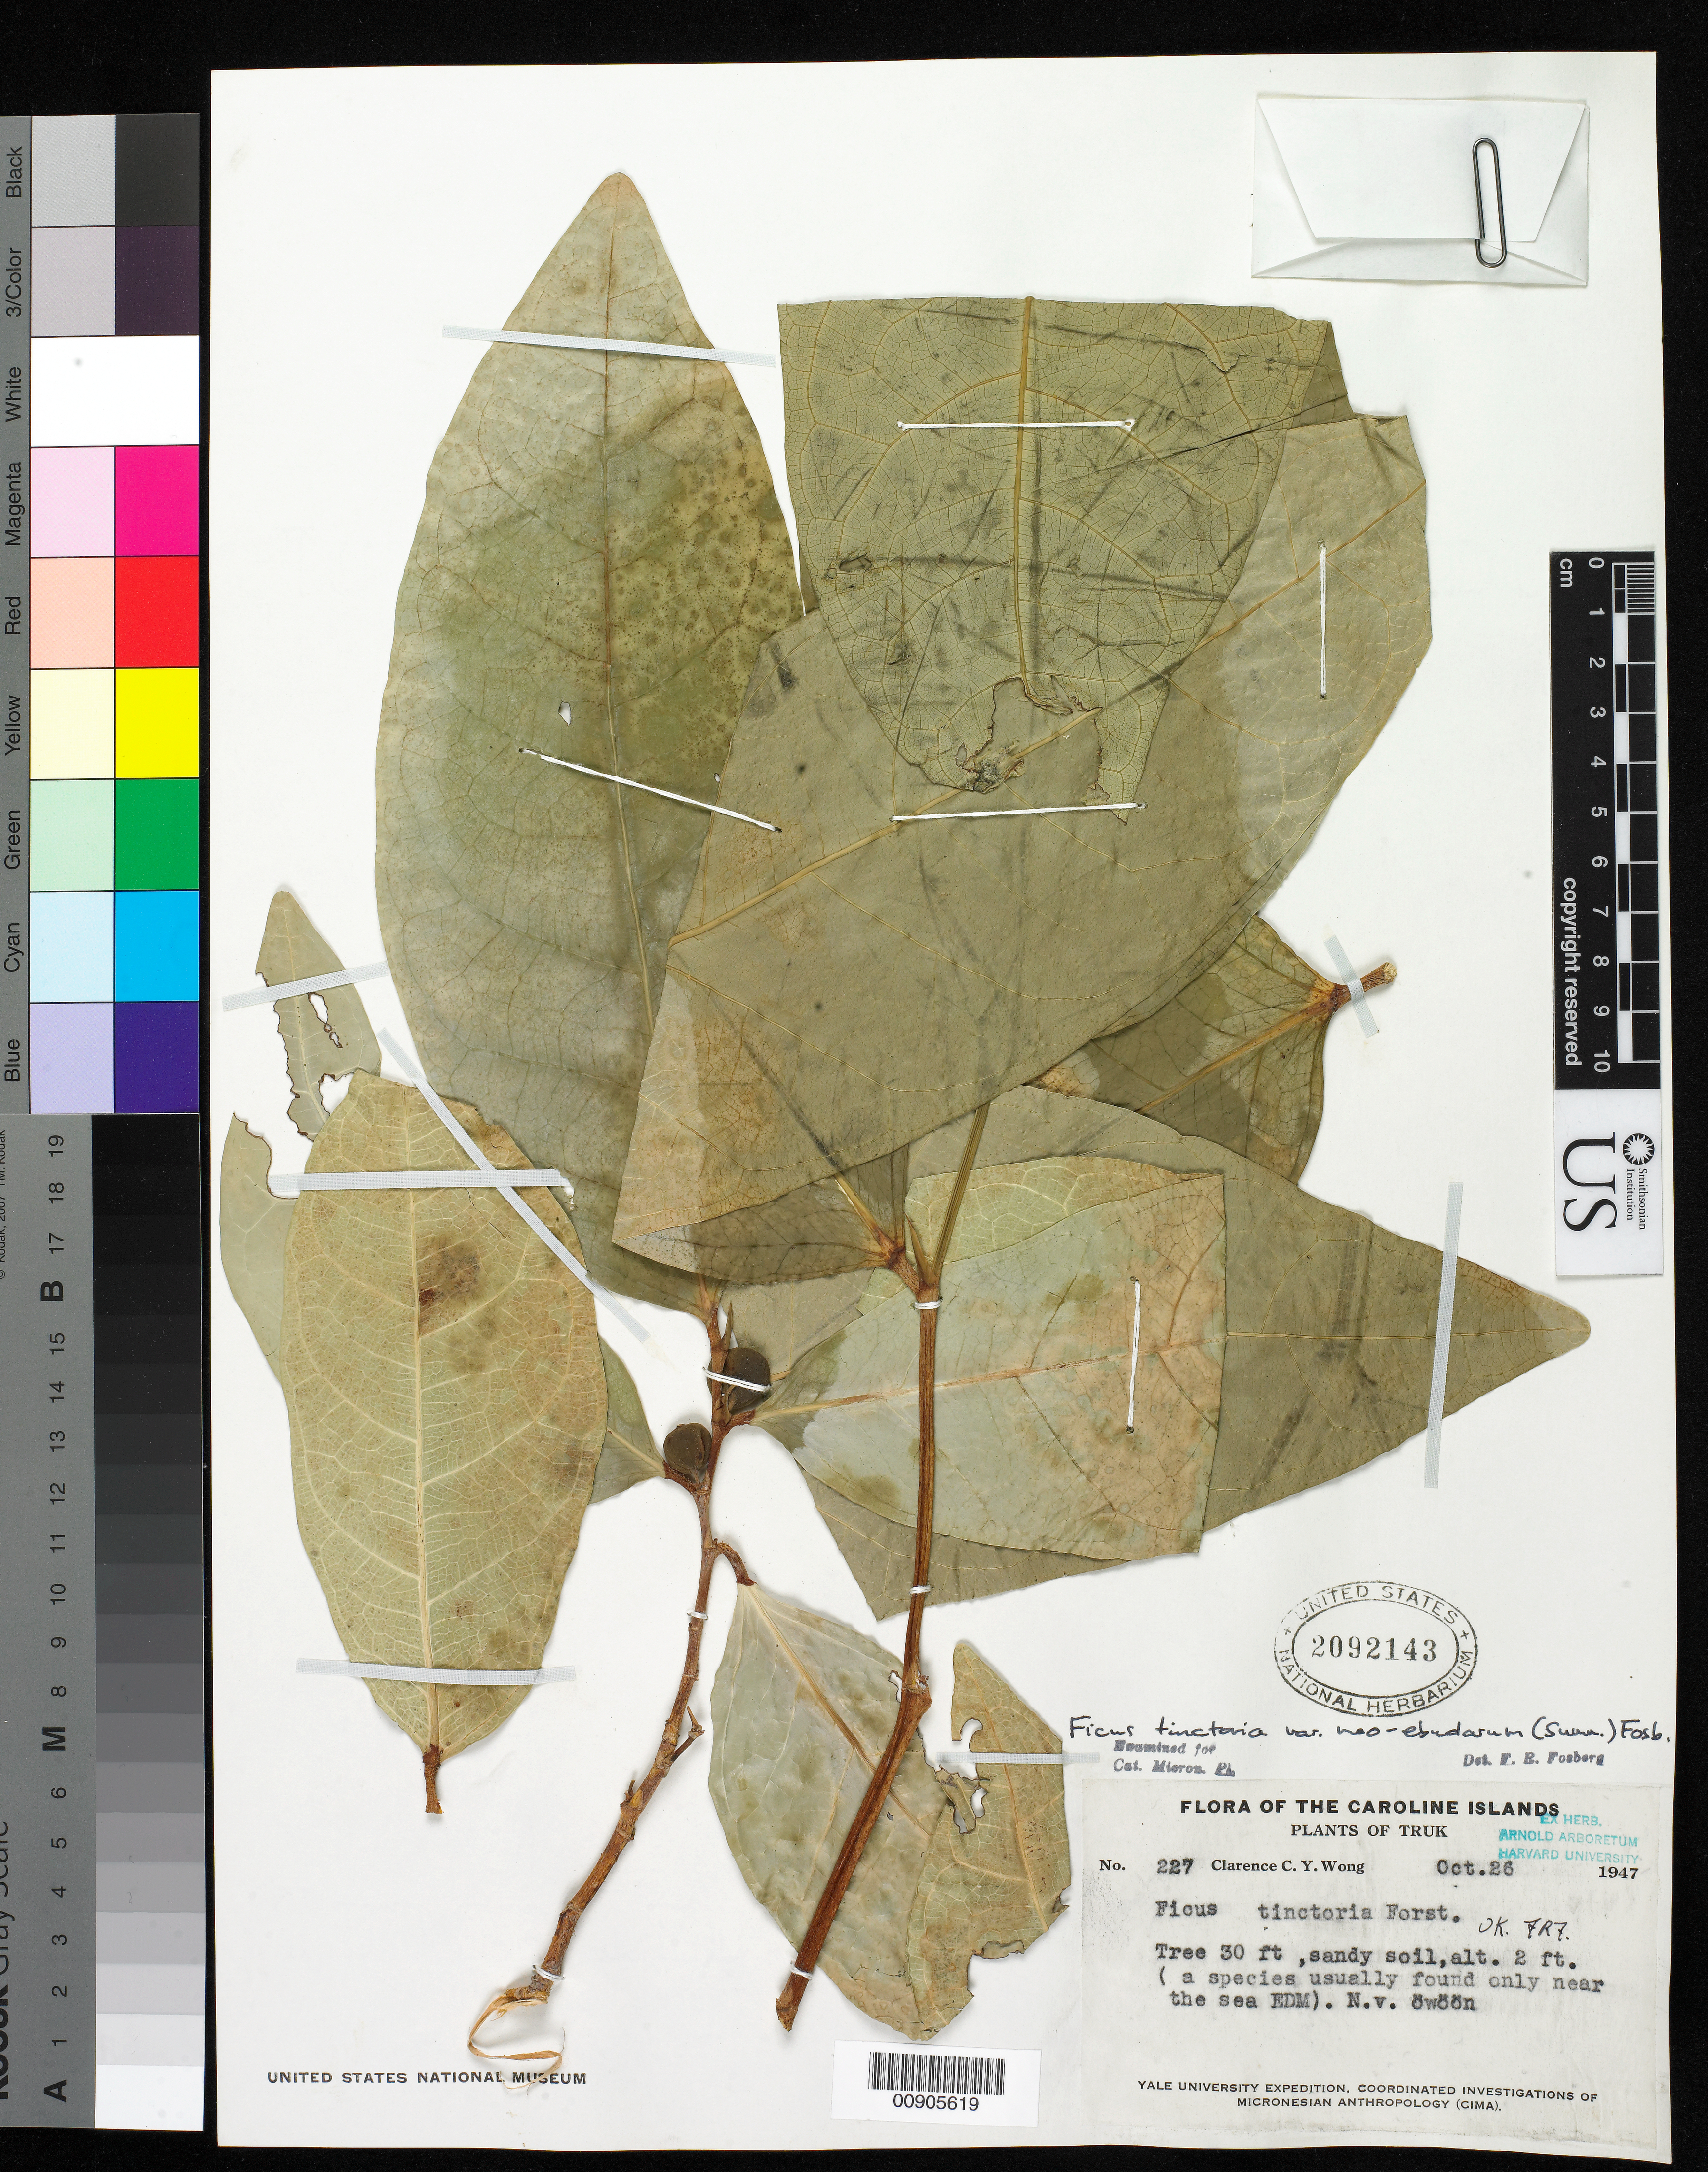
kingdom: Plantae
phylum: Tracheophyta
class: Magnoliopsida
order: Rosales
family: Moraceae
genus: Ficus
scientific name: Ficus tinctoria var. neoebudarum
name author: (Summerh.) Fosberg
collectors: C. Wong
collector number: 227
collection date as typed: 26 Oct 1947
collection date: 1947-10-26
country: Micronesia, Federated States of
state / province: Truk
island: Truk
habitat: Sandt soil.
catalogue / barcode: US 2092143